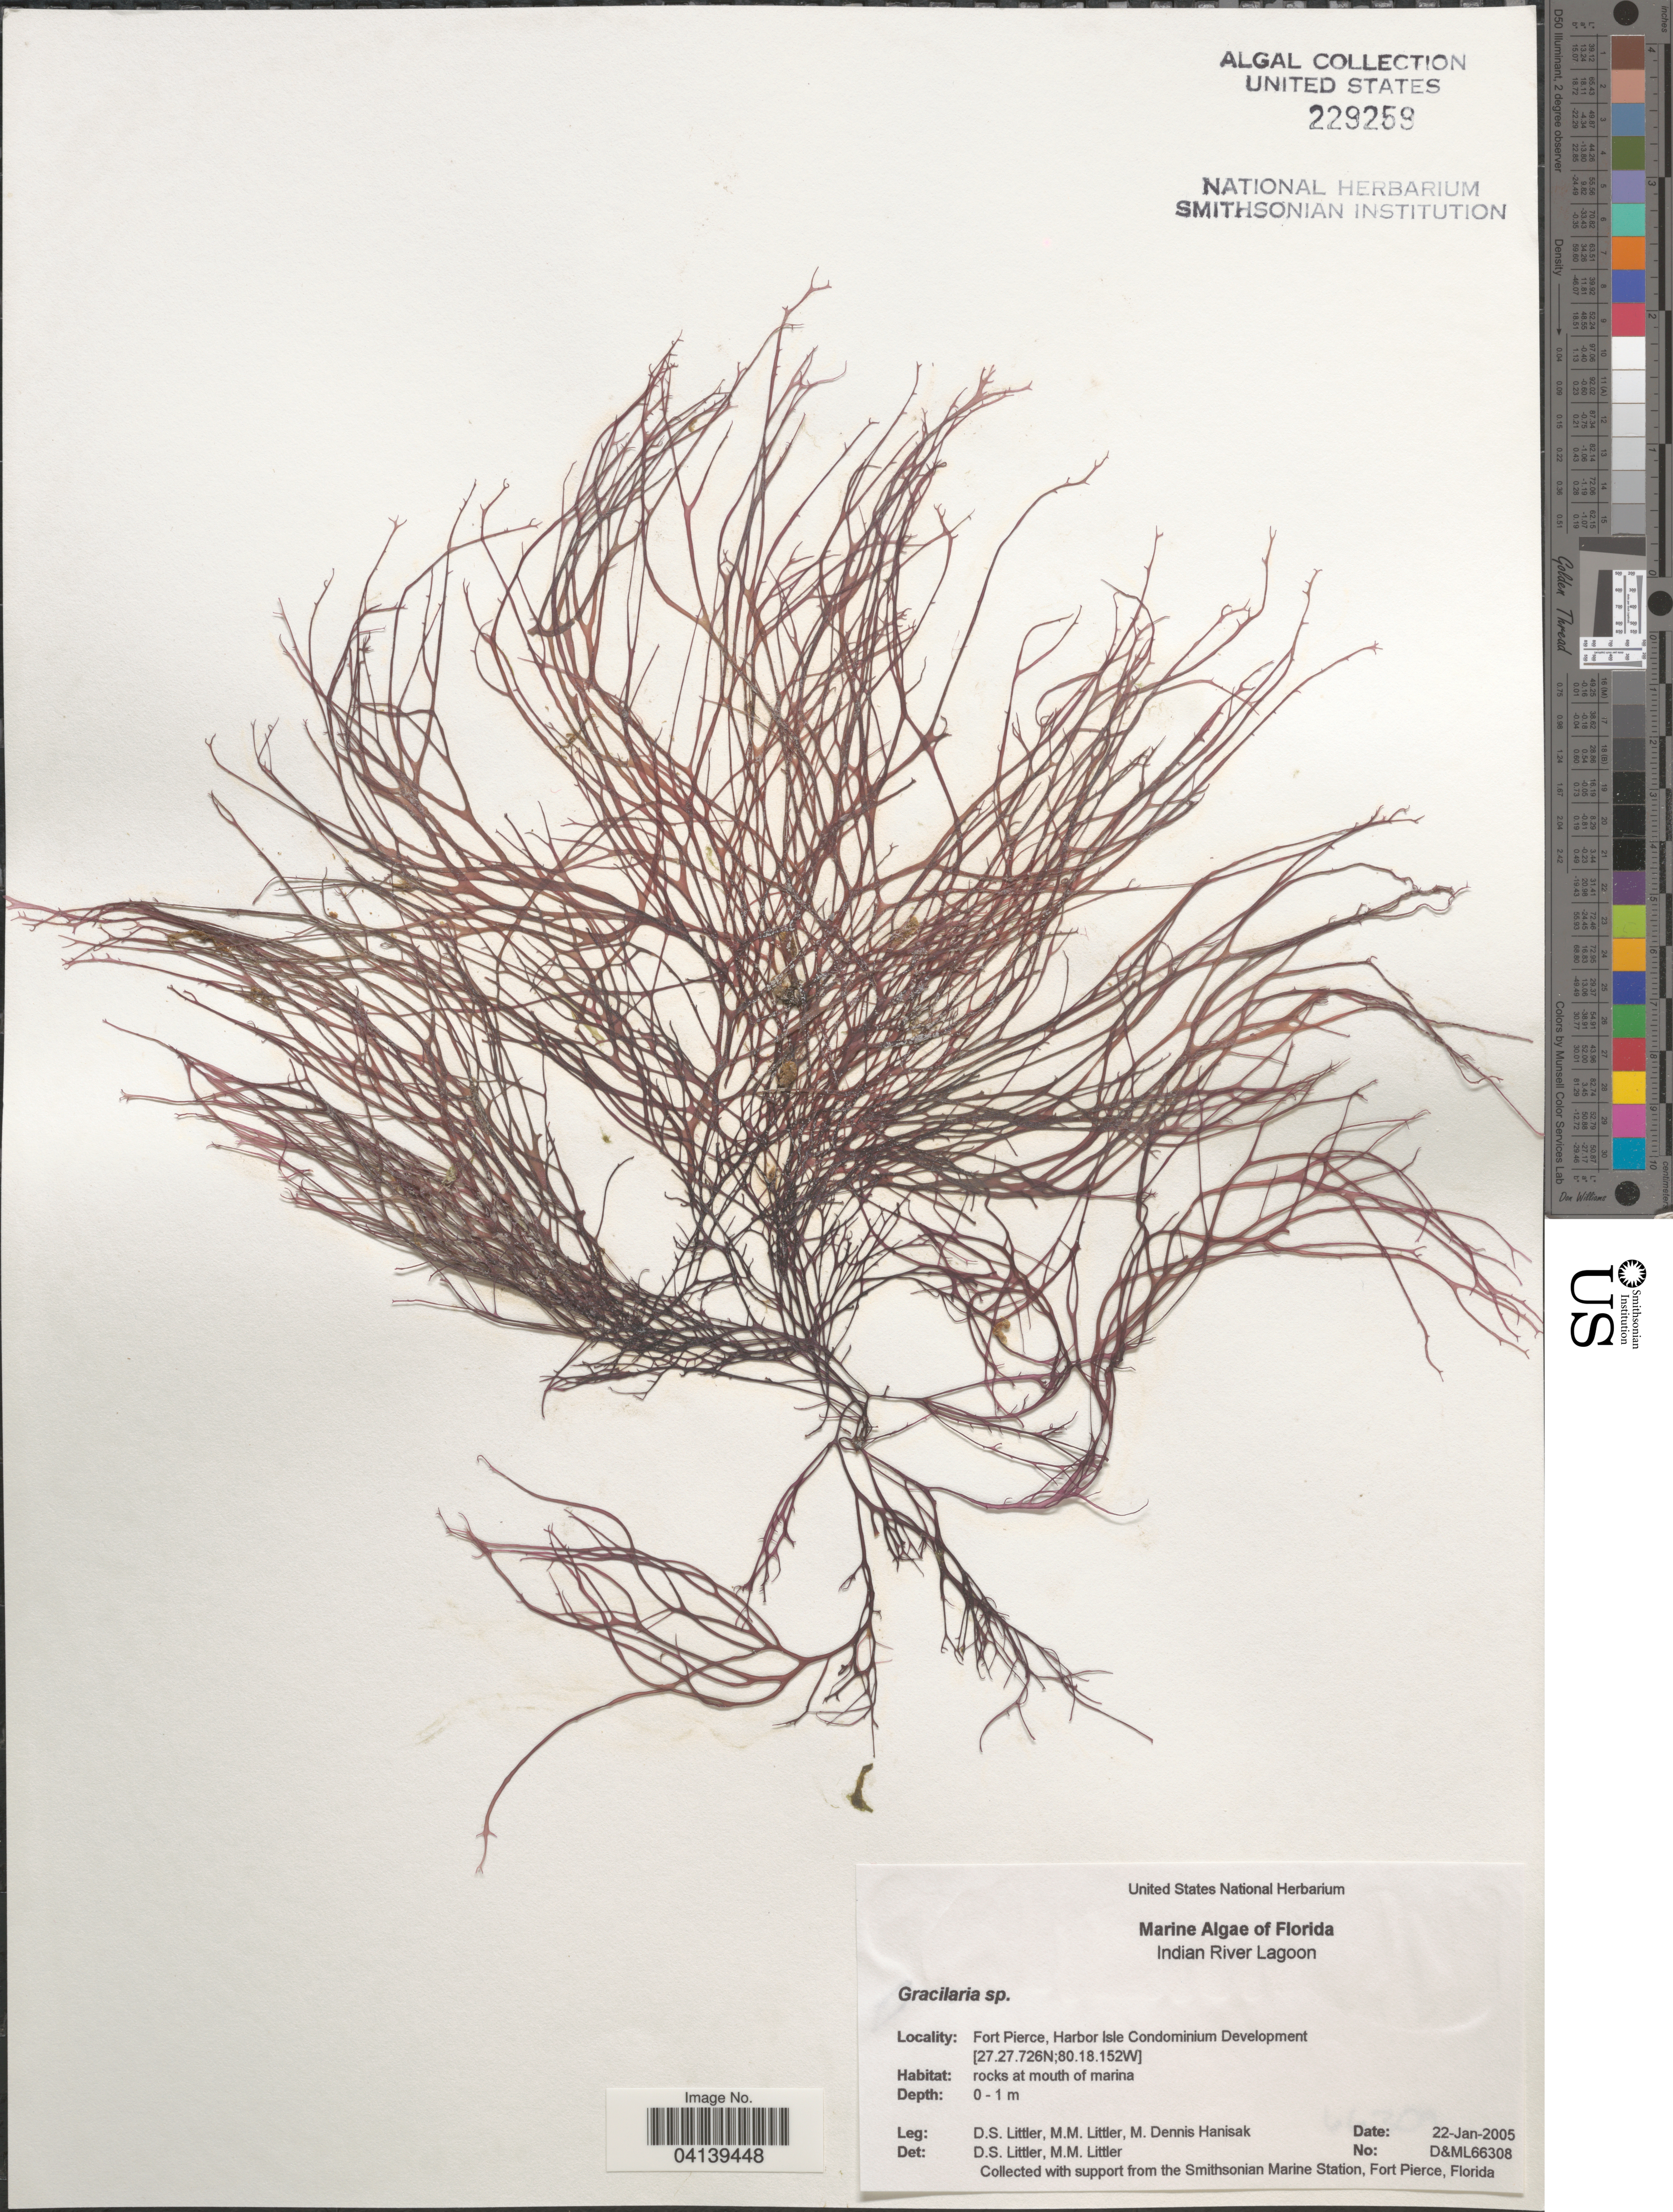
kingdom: Plantae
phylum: Rhodophyta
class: Florideophyceae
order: Gracilariales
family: Gracilariaceae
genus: Gracilaria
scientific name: Gracilaria sp.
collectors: D. S. Littler & M. Hanisak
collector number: D&ML66308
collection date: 2005-01-22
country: United States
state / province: Florida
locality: Indian River Lagoon. Fort Pierce, Harbor Isle Condominium Development.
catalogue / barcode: US 229259